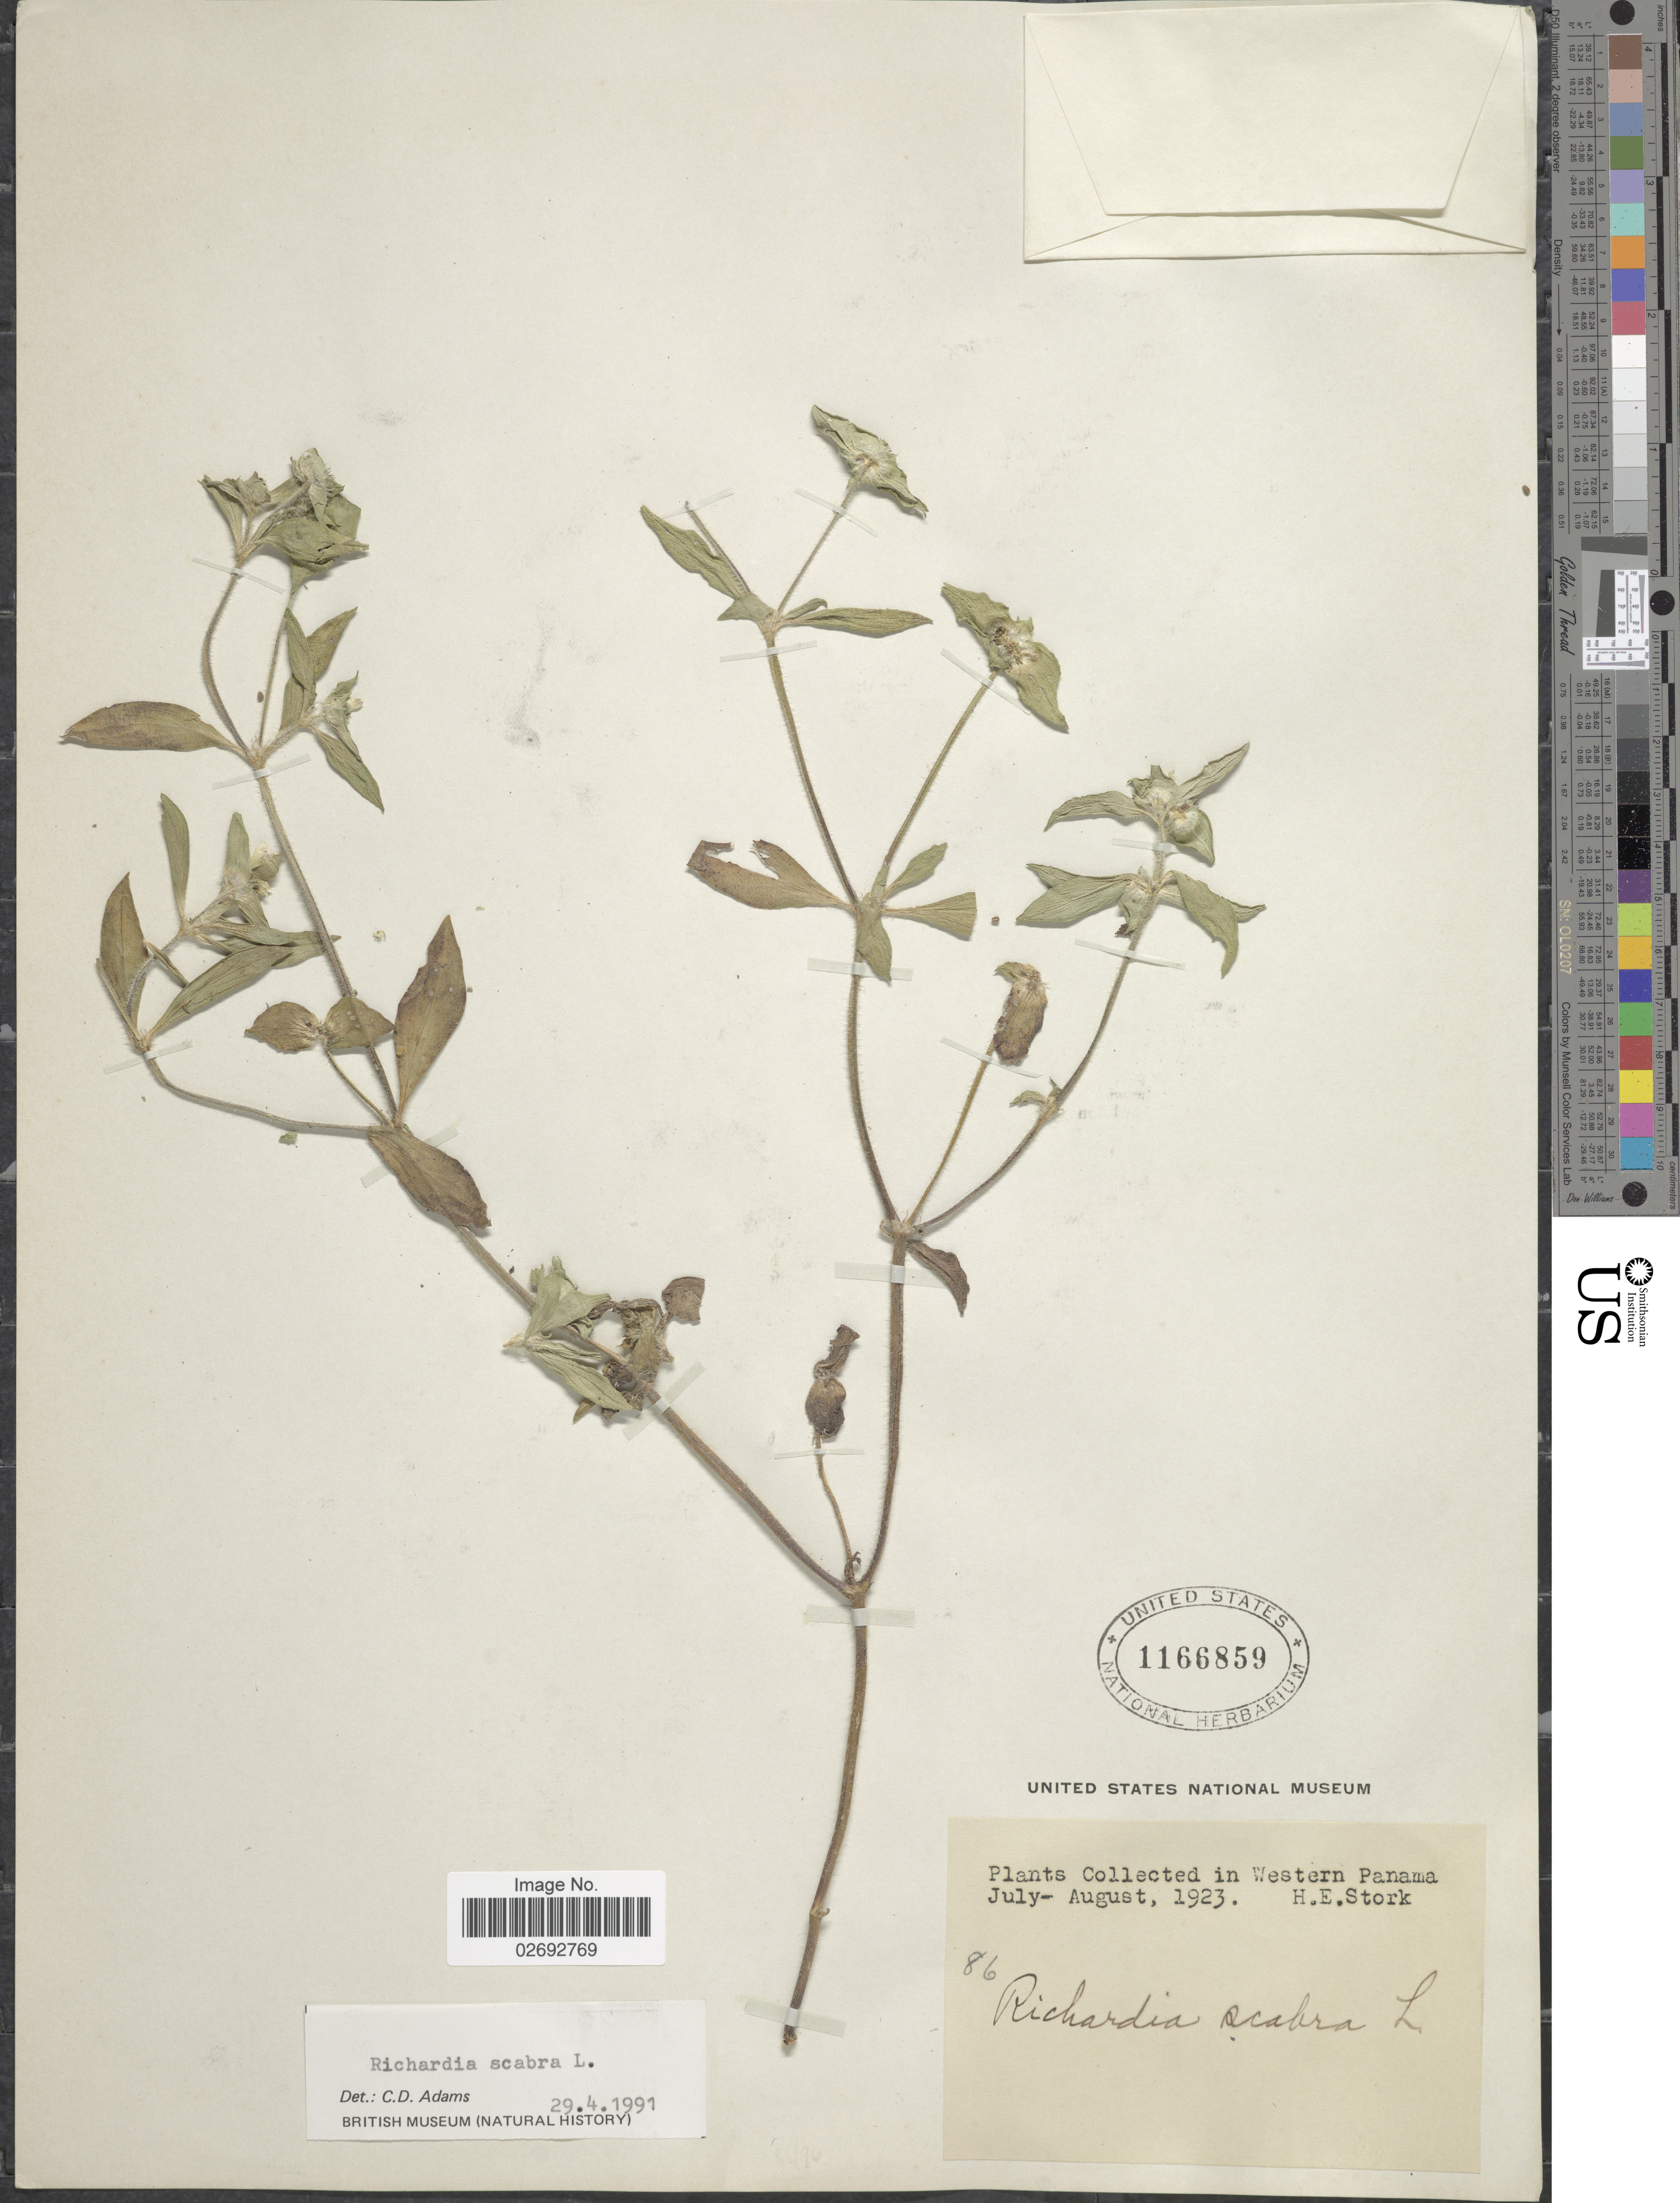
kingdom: Plantae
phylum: Tracheophyta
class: Magnoliopsida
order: Gentianales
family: Rubiaceae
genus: Richardia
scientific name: Richardia scabra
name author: L.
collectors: H. E. Stork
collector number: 86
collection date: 1923-07/1923-08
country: Panama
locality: Western Panama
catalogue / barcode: US 1166859